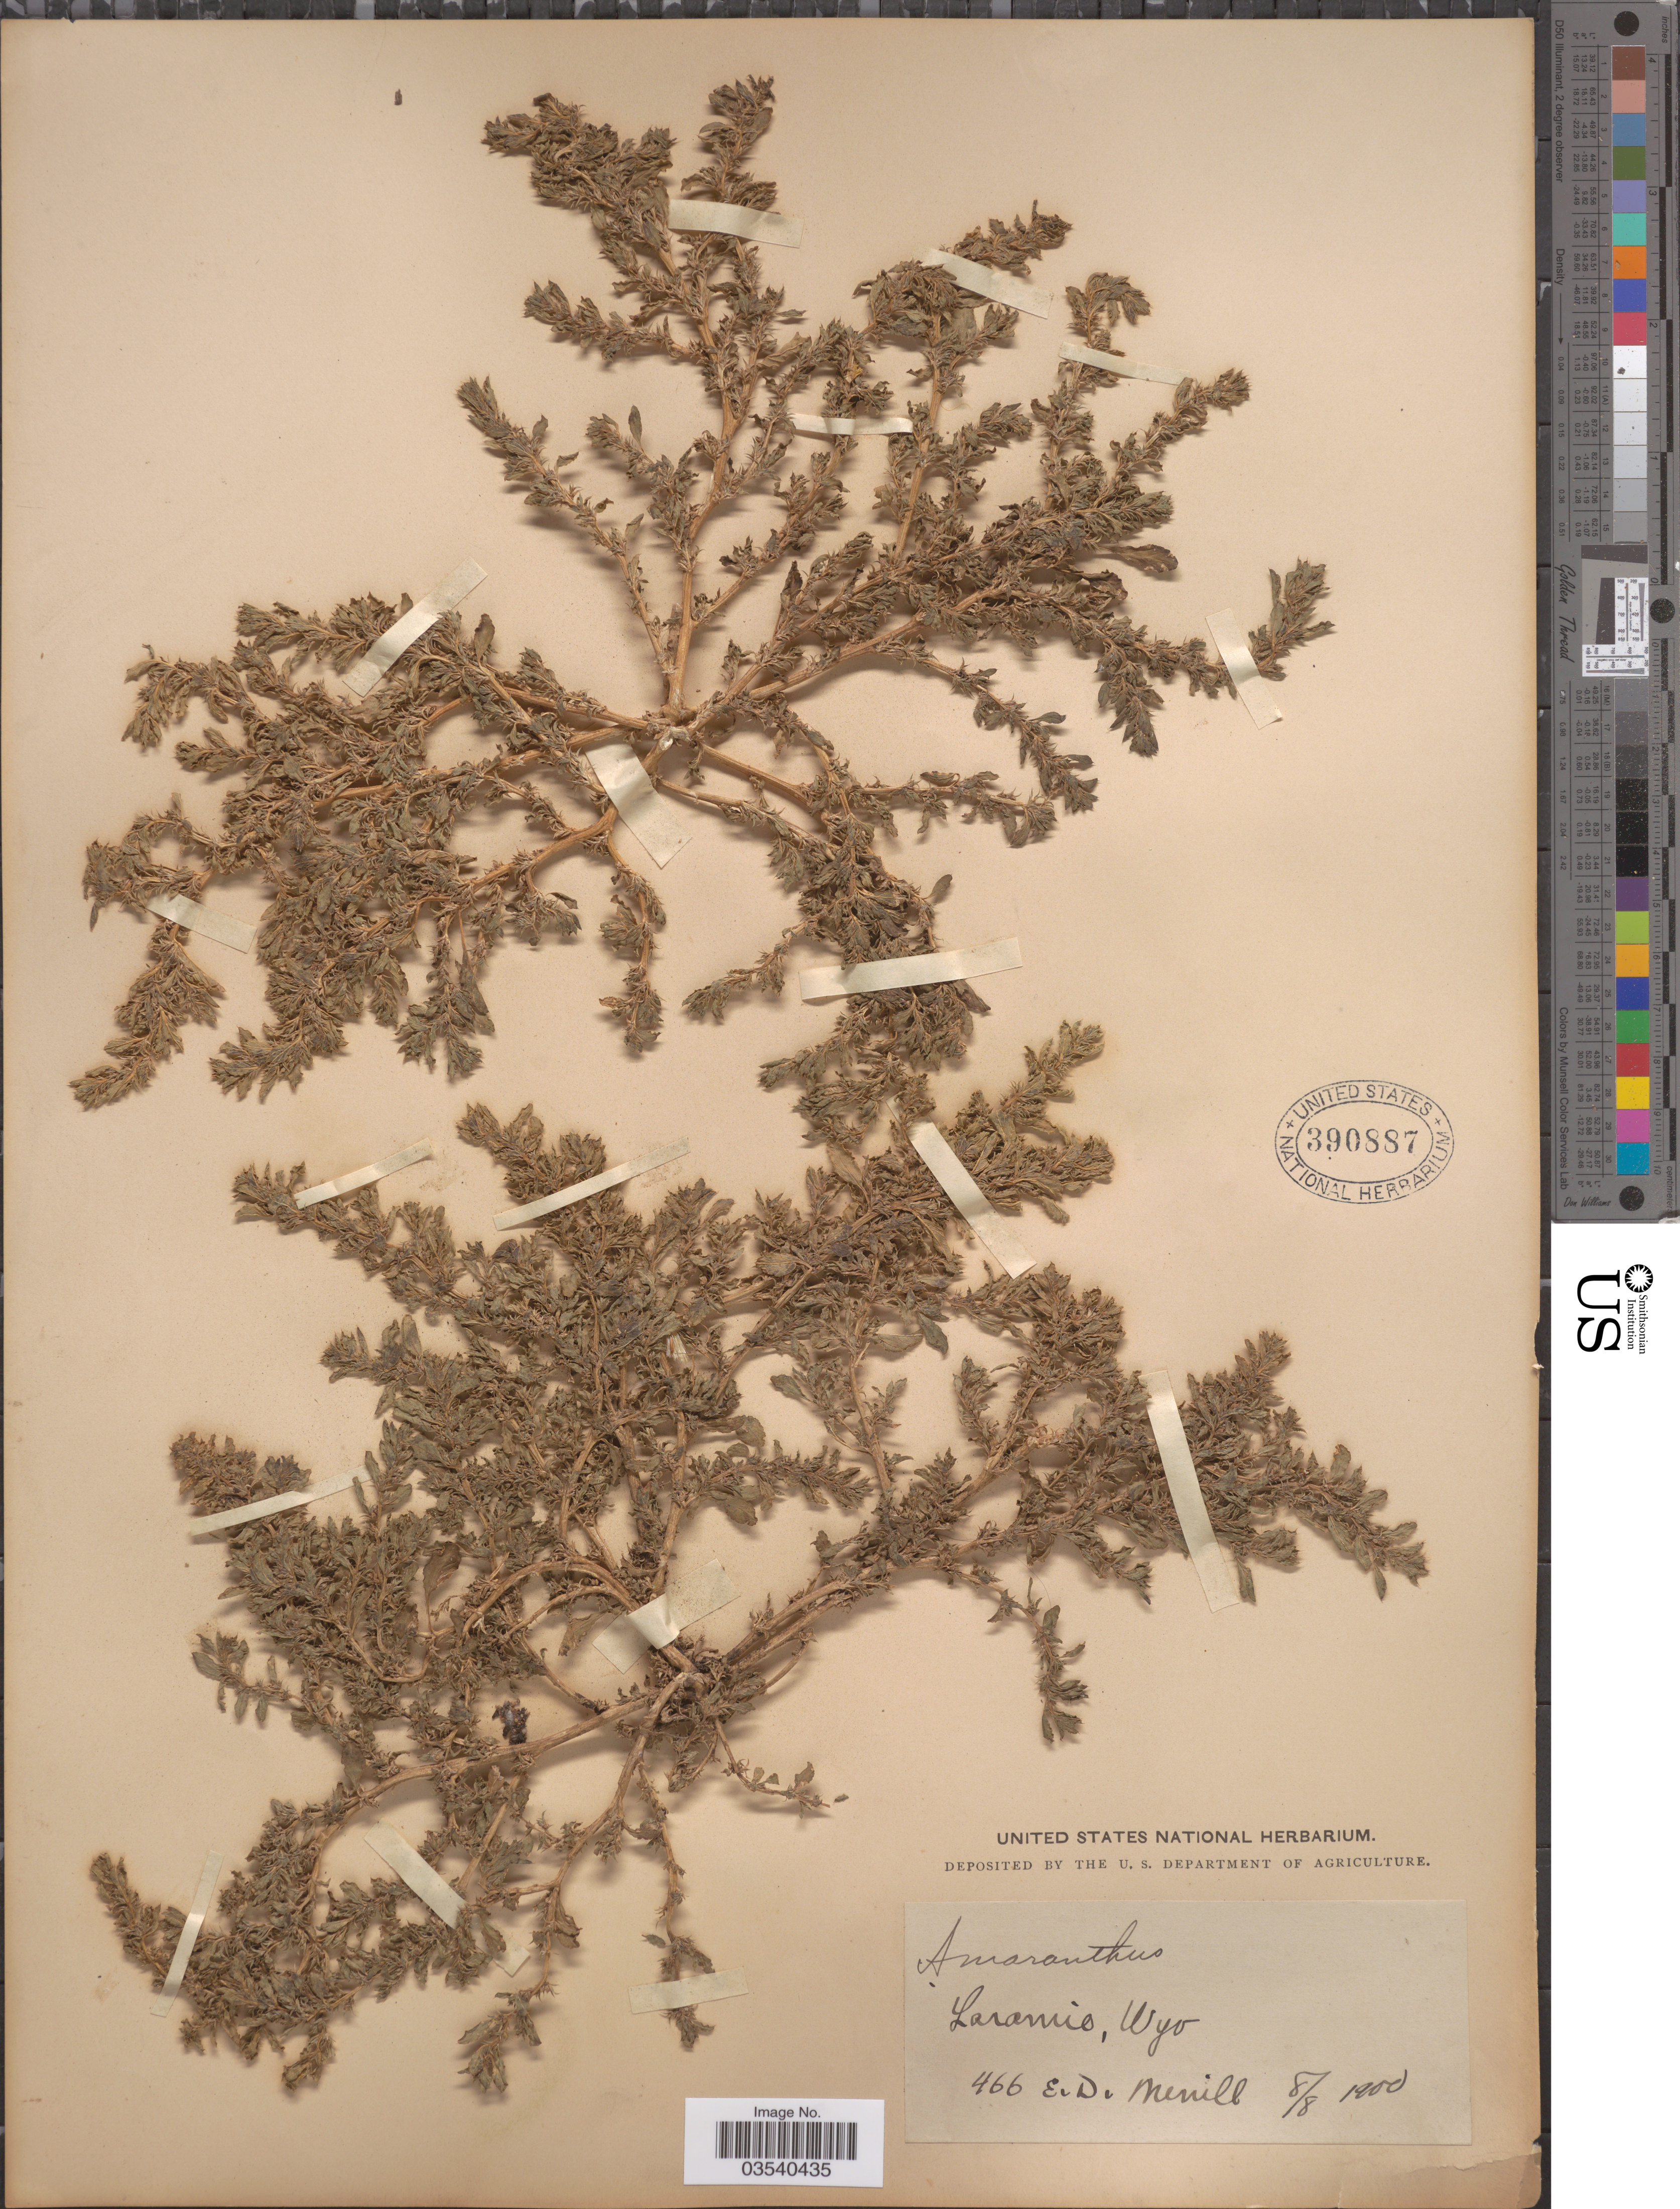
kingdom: Plantae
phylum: Tracheophyta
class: Magnoliopsida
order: Caryophyllales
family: Amaranthaceae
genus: Amaranthus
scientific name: Amaranthus graecizans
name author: L.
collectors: E. D. Merrill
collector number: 466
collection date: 1900-08-08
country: United States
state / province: Wyoming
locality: Laramie.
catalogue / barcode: US 390887